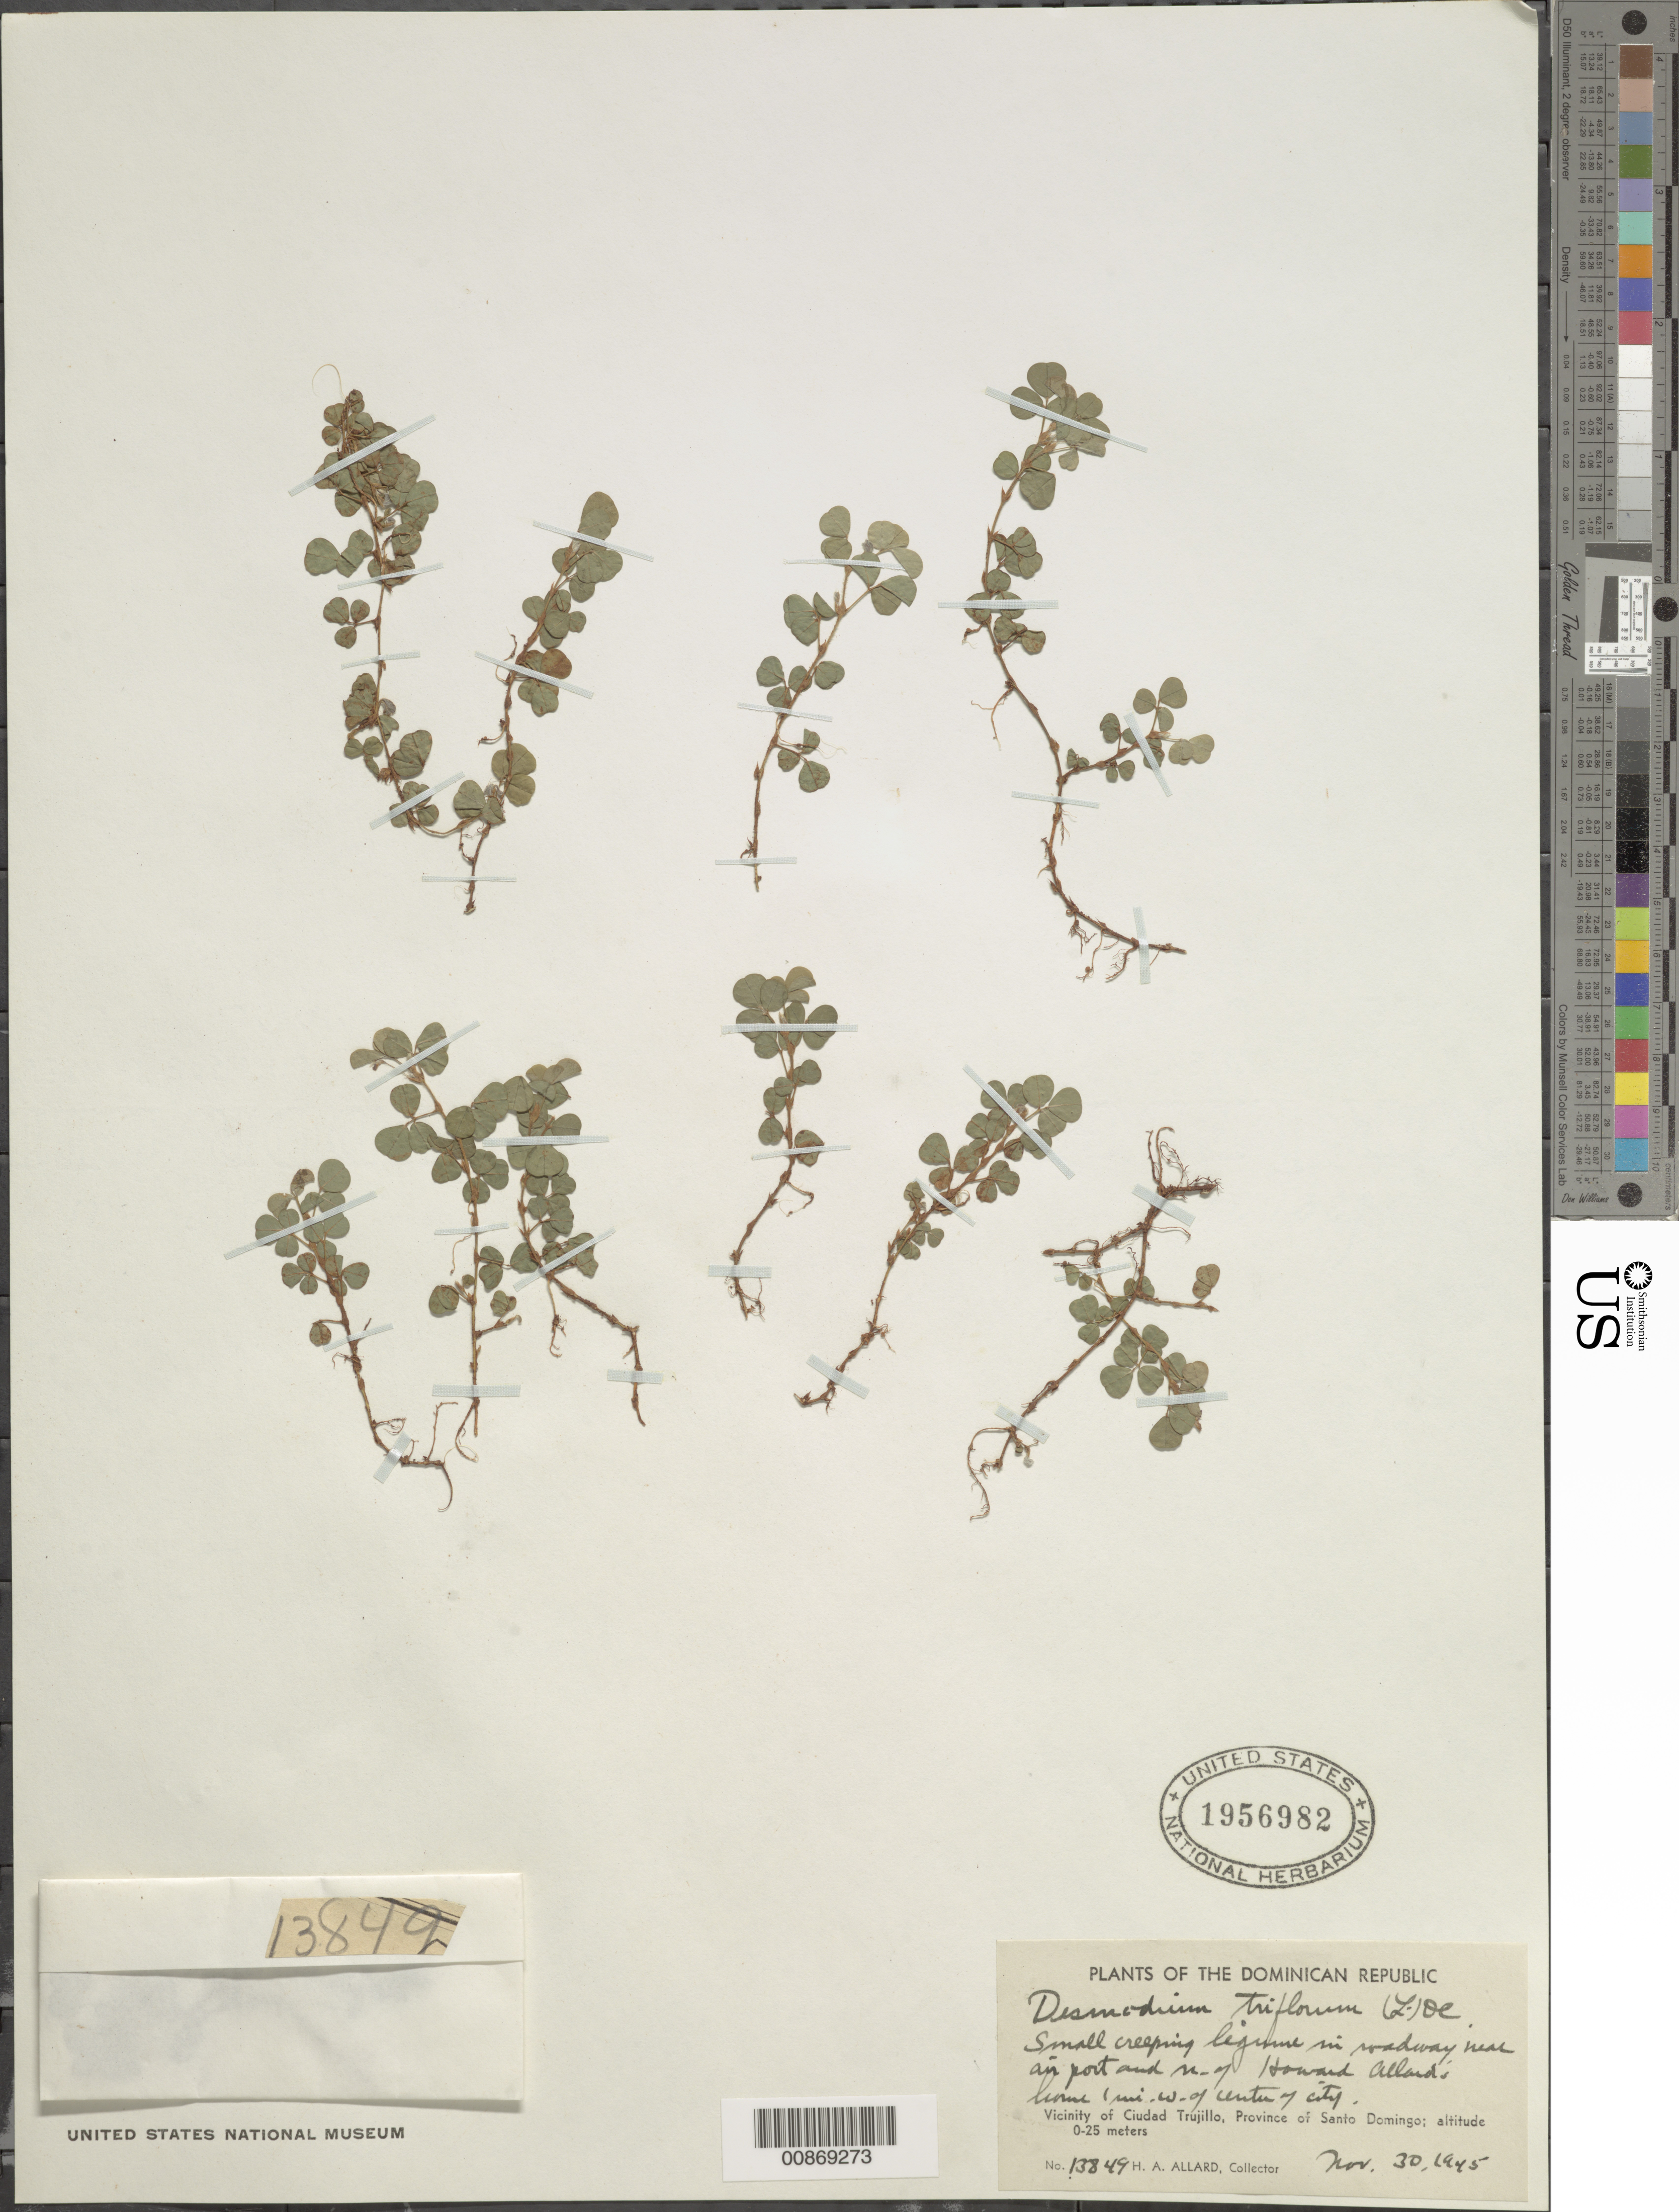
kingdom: Plantae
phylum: Tracheophyta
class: Magnoliopsida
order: Fabales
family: Fabaceae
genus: Grona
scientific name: Grona triflora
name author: (L.) H. Ohashi & K. Ohashi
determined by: Strong, Mark T., (BOT), Smithsonian Institution - National Museum of Natural History (UNITED STATES)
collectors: H. A. Allard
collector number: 13849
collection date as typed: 30 Nov 1945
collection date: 1945-11-30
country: Dominican Republic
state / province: Distrito Nacional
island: Hispaniola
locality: Vicinity of Ciudad Trujillo, Province of Santo Domingo (obsolete). Near airport and N of Howard Allard's home, 1 mi. W of center of city.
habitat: In roadway.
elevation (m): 0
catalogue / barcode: US 1956982